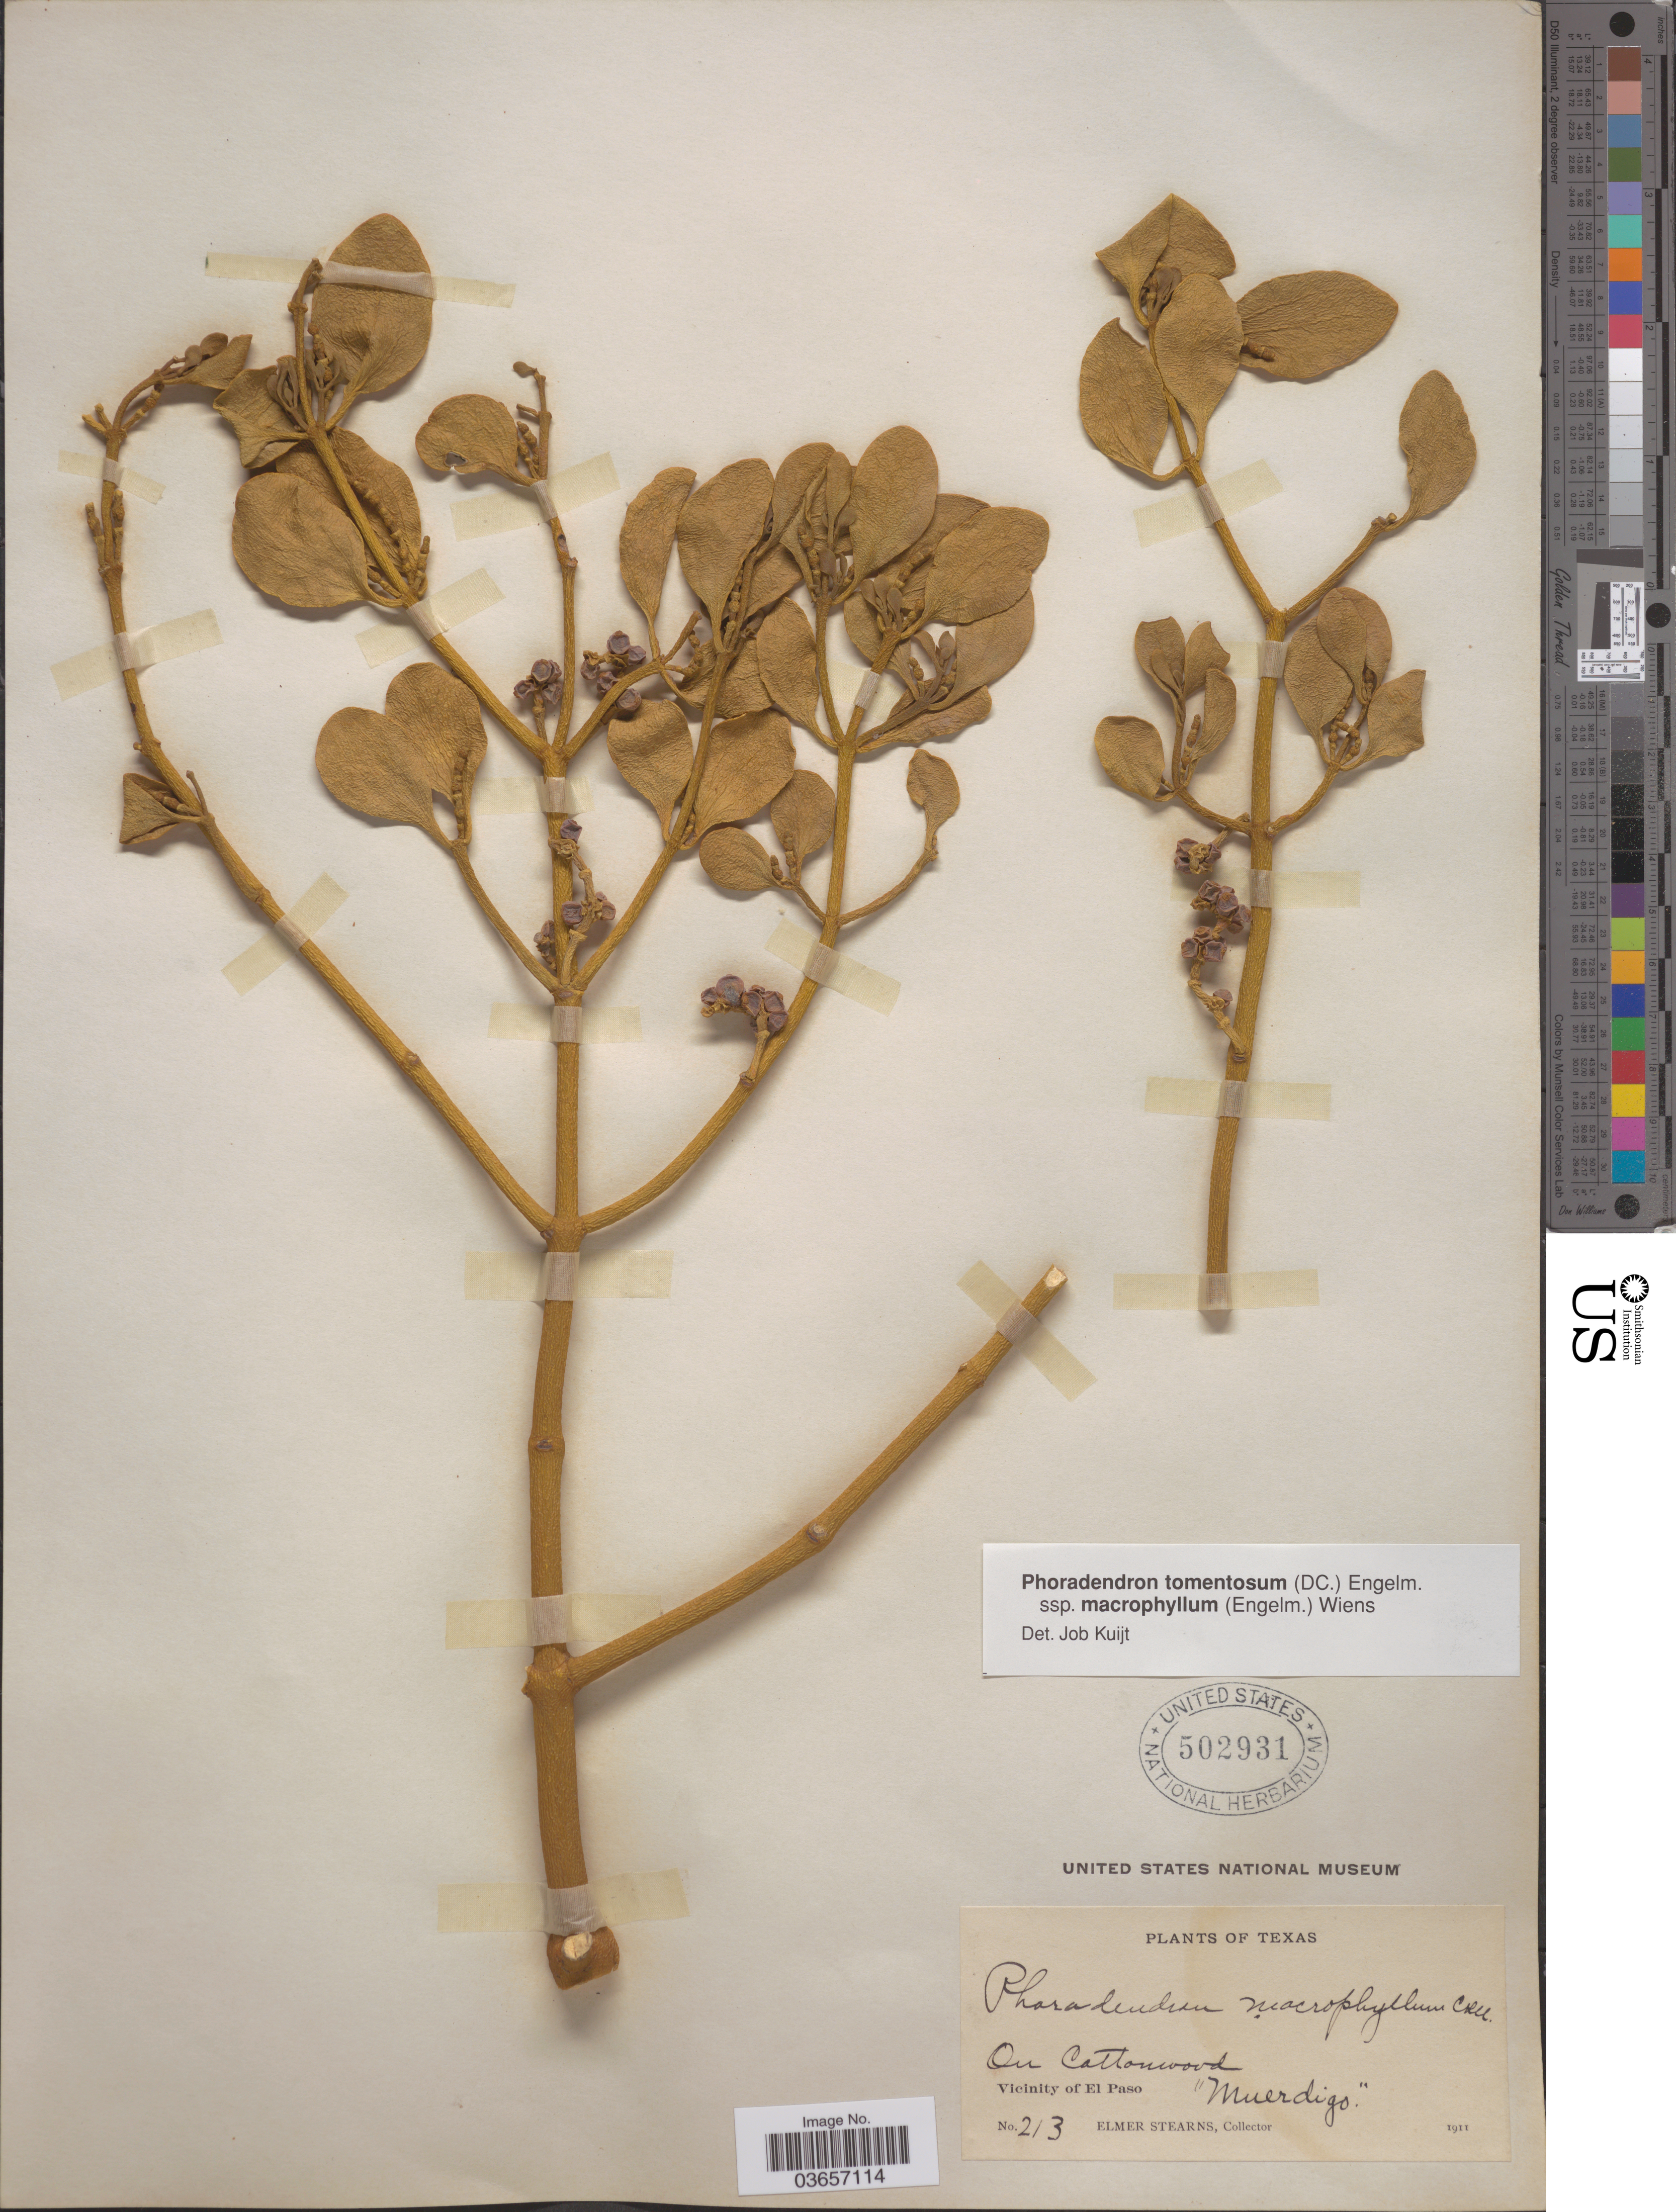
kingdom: Plantae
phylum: Tracheophyta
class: Magnoliopsida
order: Santalales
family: Viscaceae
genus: Phoradendron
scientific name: Phoradendron tomentosum var. macrophyllum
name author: (Engelm.) L.D. Benson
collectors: E. Stearns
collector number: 213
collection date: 1911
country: United States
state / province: Texas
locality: On cottonwood. Vicinity of El Paso.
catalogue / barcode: US 502931